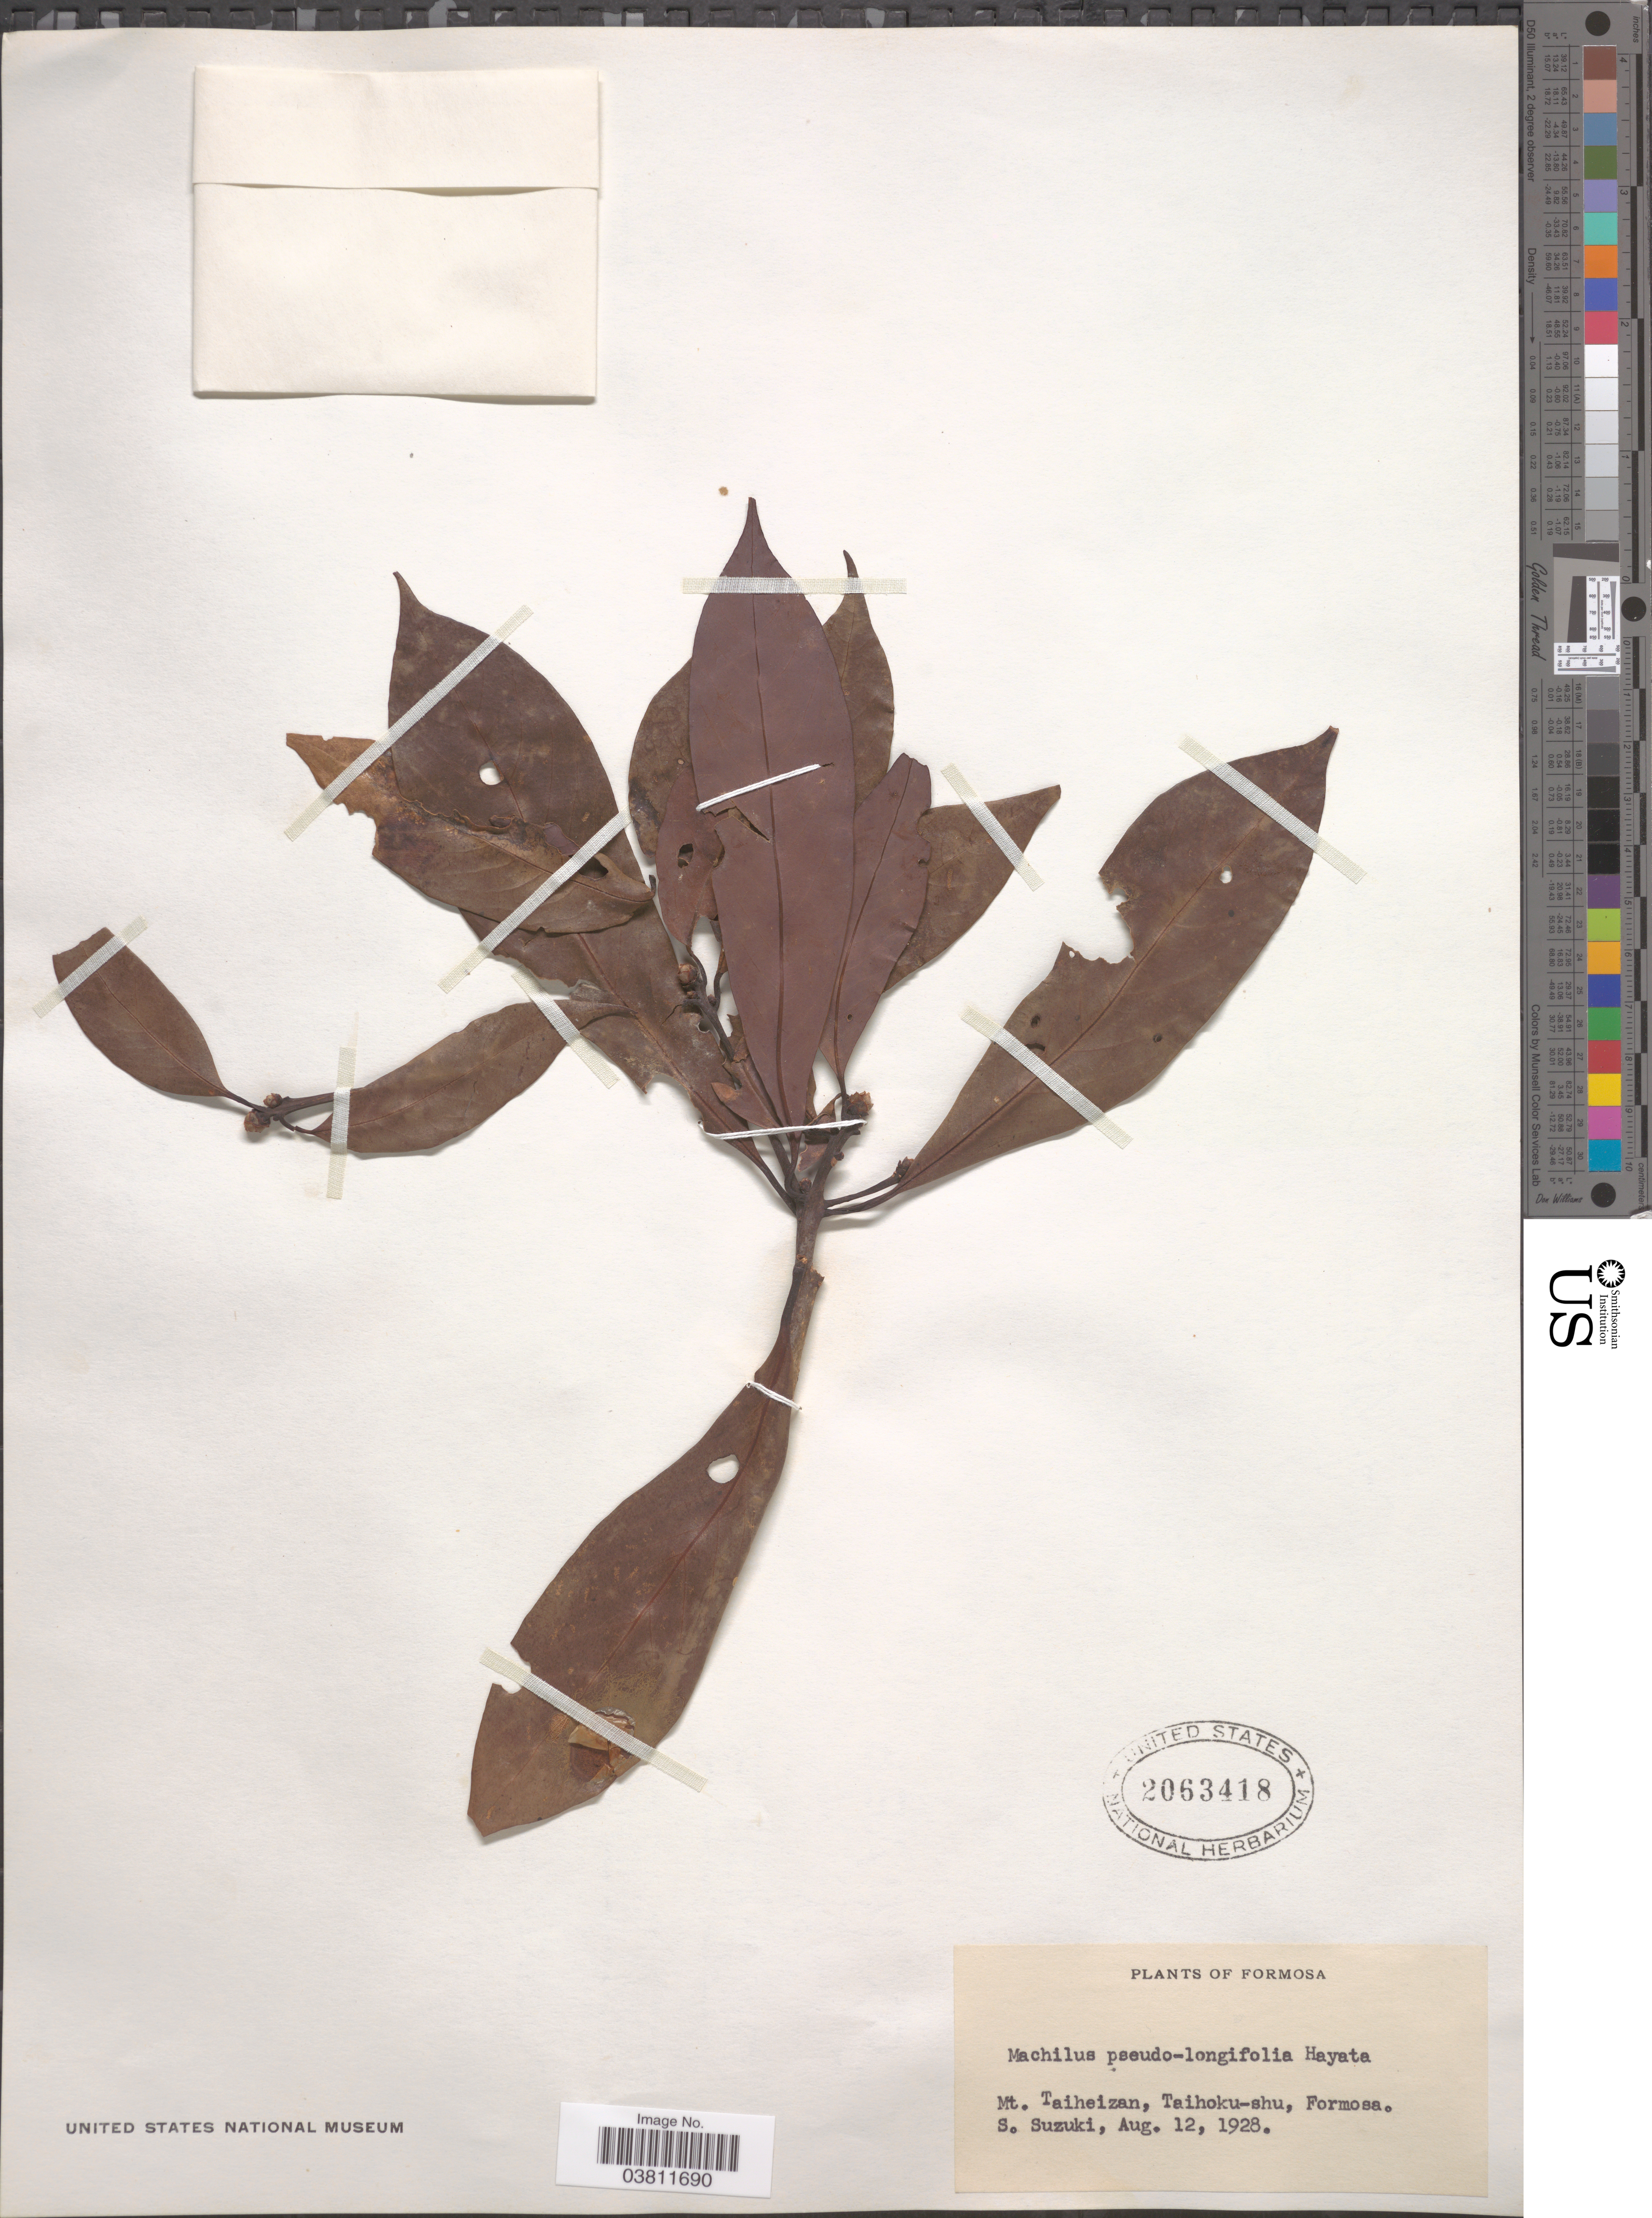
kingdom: Plantae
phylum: Tracheophyta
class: Magnoliopsida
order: Laurales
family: Lauraceae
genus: Machilus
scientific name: Machilus pseudolongifolia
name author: Hayata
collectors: S. Suzuki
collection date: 1928-08-12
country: Taiwan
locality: Mt. Taiheizan, Taihoku-shu, Formosa.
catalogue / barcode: US 2063418